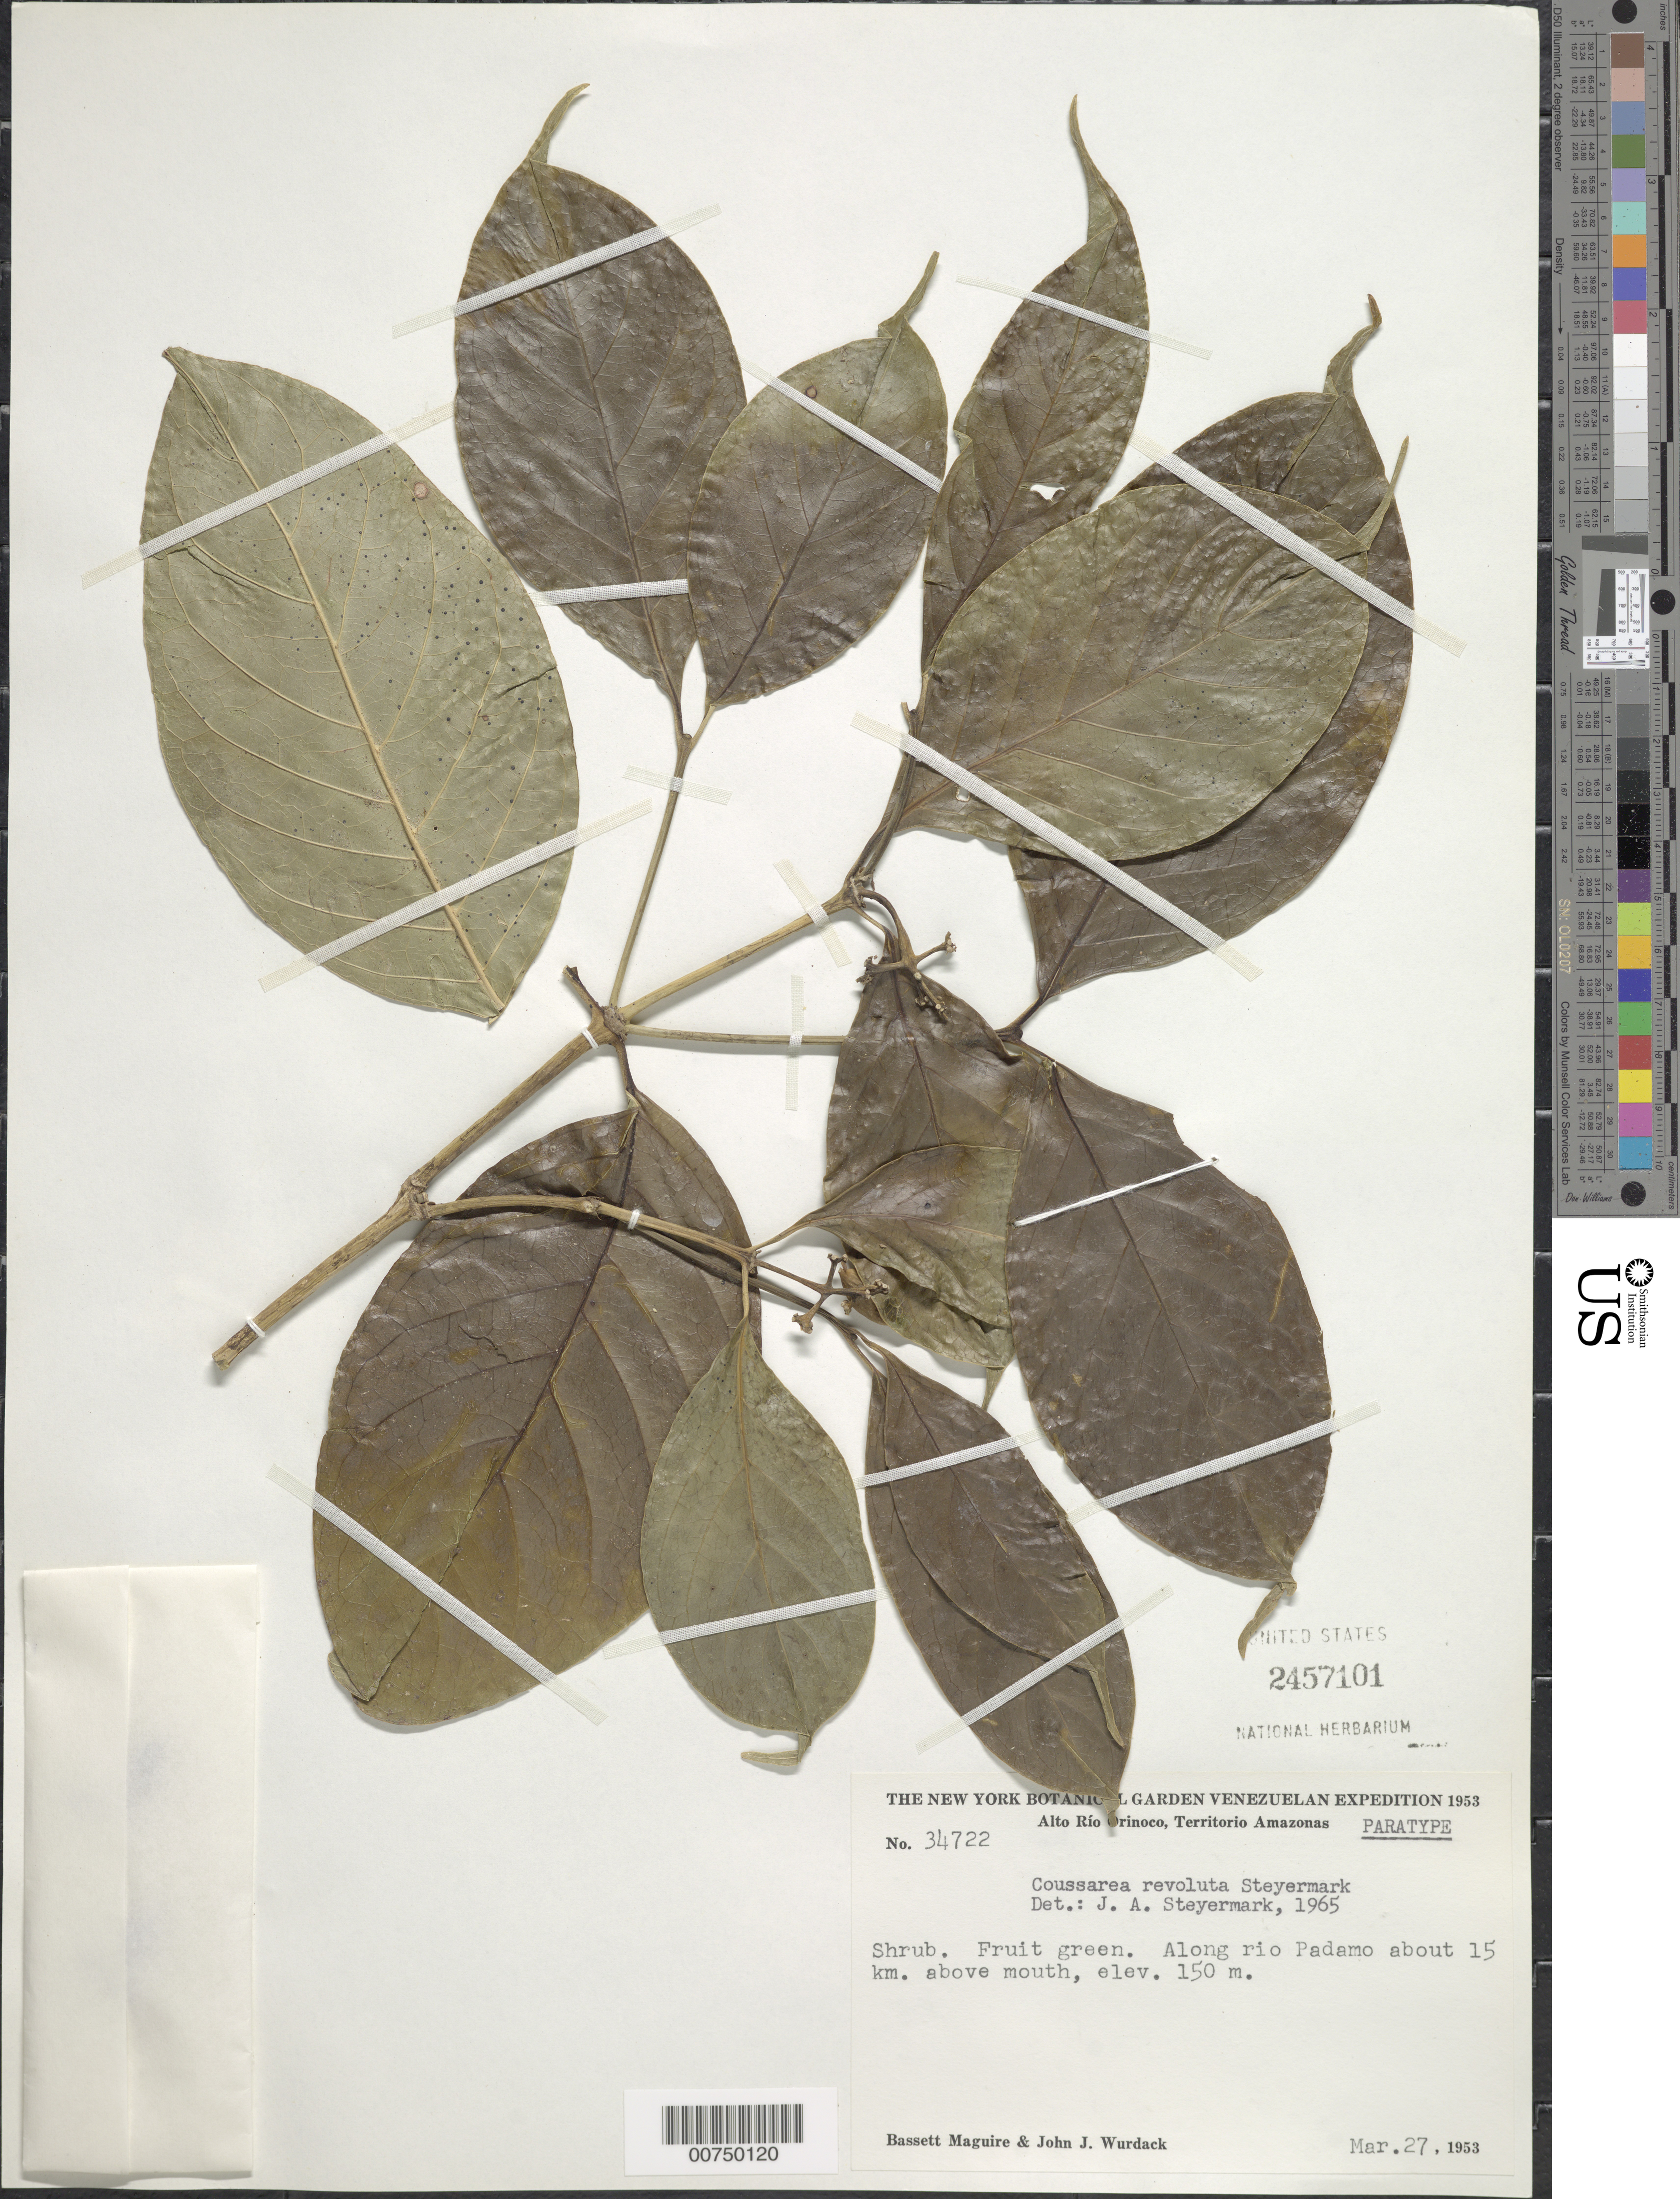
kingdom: Plantae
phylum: Tracheophyta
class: Magnoliopsida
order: Gentianales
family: Rubiaceae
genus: Coussarea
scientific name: Coussarea revoluta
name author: Steyerm.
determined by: Steyermark, Julian A., (VEN)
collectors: B. Maguire & J. J. Wurdack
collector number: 34722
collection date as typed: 27-Mar-53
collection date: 1953-03-27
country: Venezuela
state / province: Amazonas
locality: Alto Río Orinoco, Río Padamo, 15 km above mouth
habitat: Along river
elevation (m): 150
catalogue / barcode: US 2457101